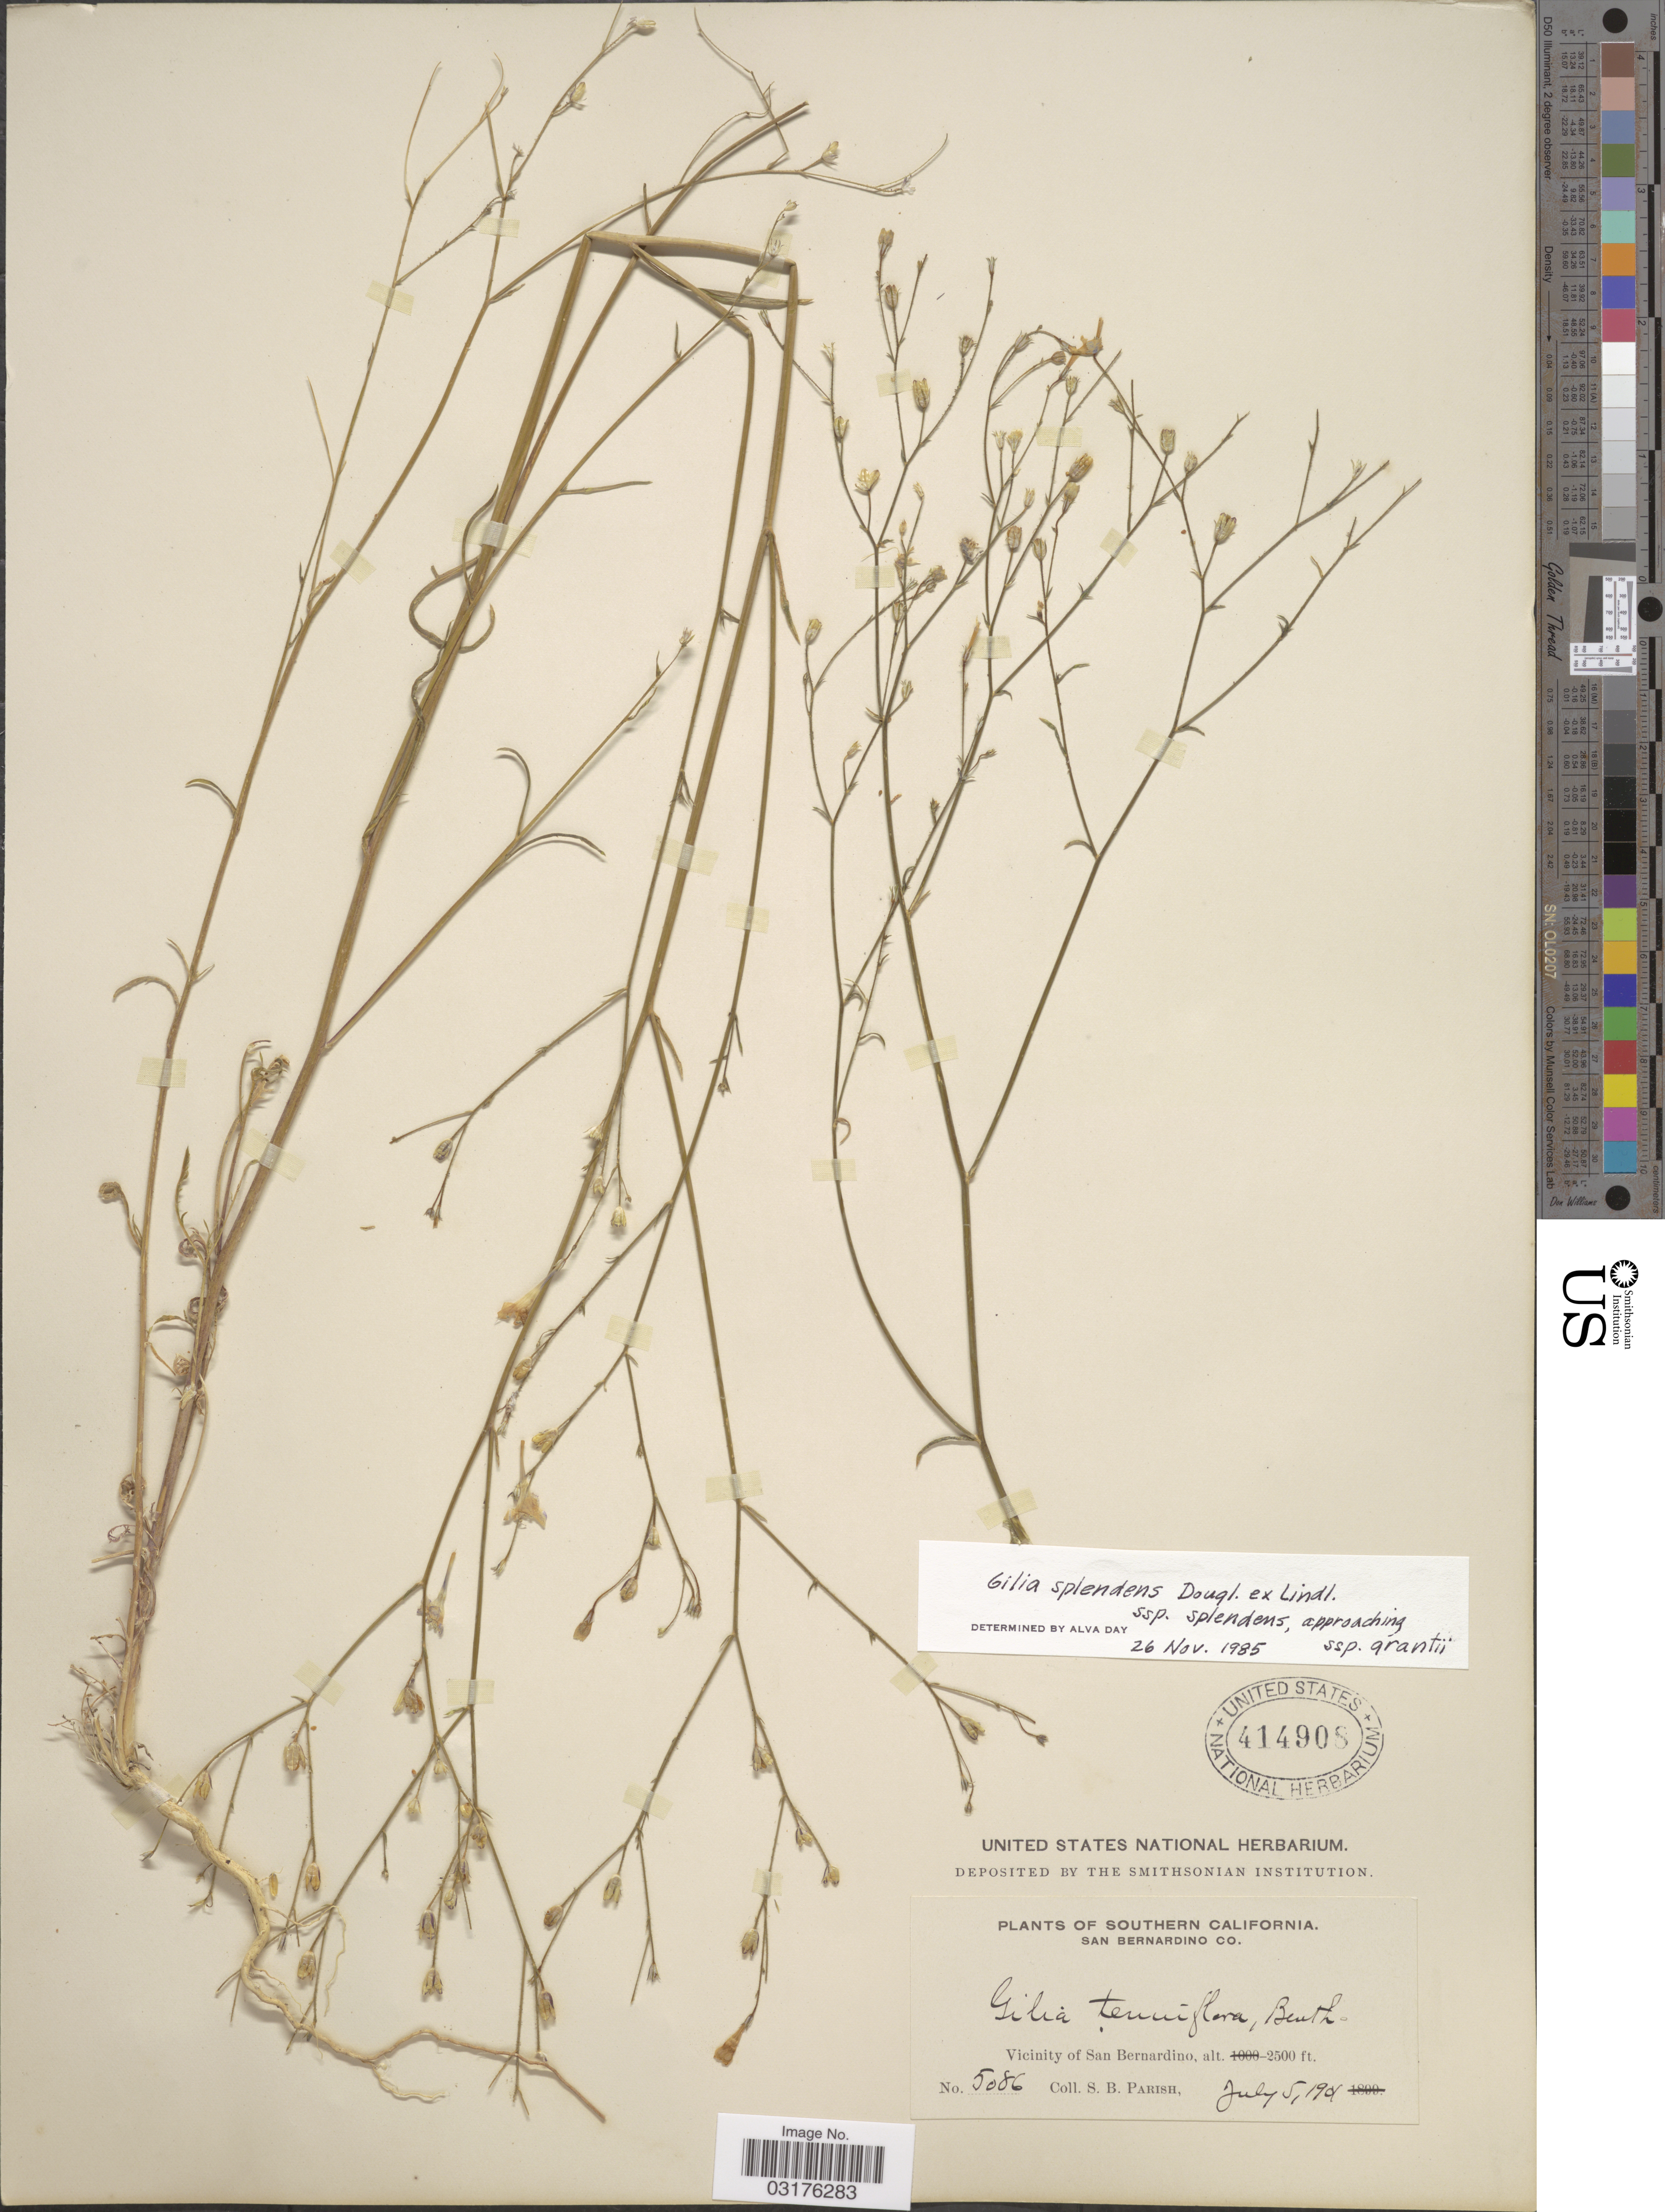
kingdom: Plantae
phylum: Tracheophyta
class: Magnoliopsida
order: Ericales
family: Polemoniaceae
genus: Saltugilia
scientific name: Saltugilia splendens subsp. splendens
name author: (Douglas ex H. Mason & A.D. Grant) L.A. Johnson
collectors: S. B. Parish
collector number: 5086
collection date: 1901-07-05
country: United States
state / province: California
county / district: San Bernardino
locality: Southern California. San Bernardino Co. Vicinity of San Bernardino.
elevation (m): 762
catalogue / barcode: US 414908